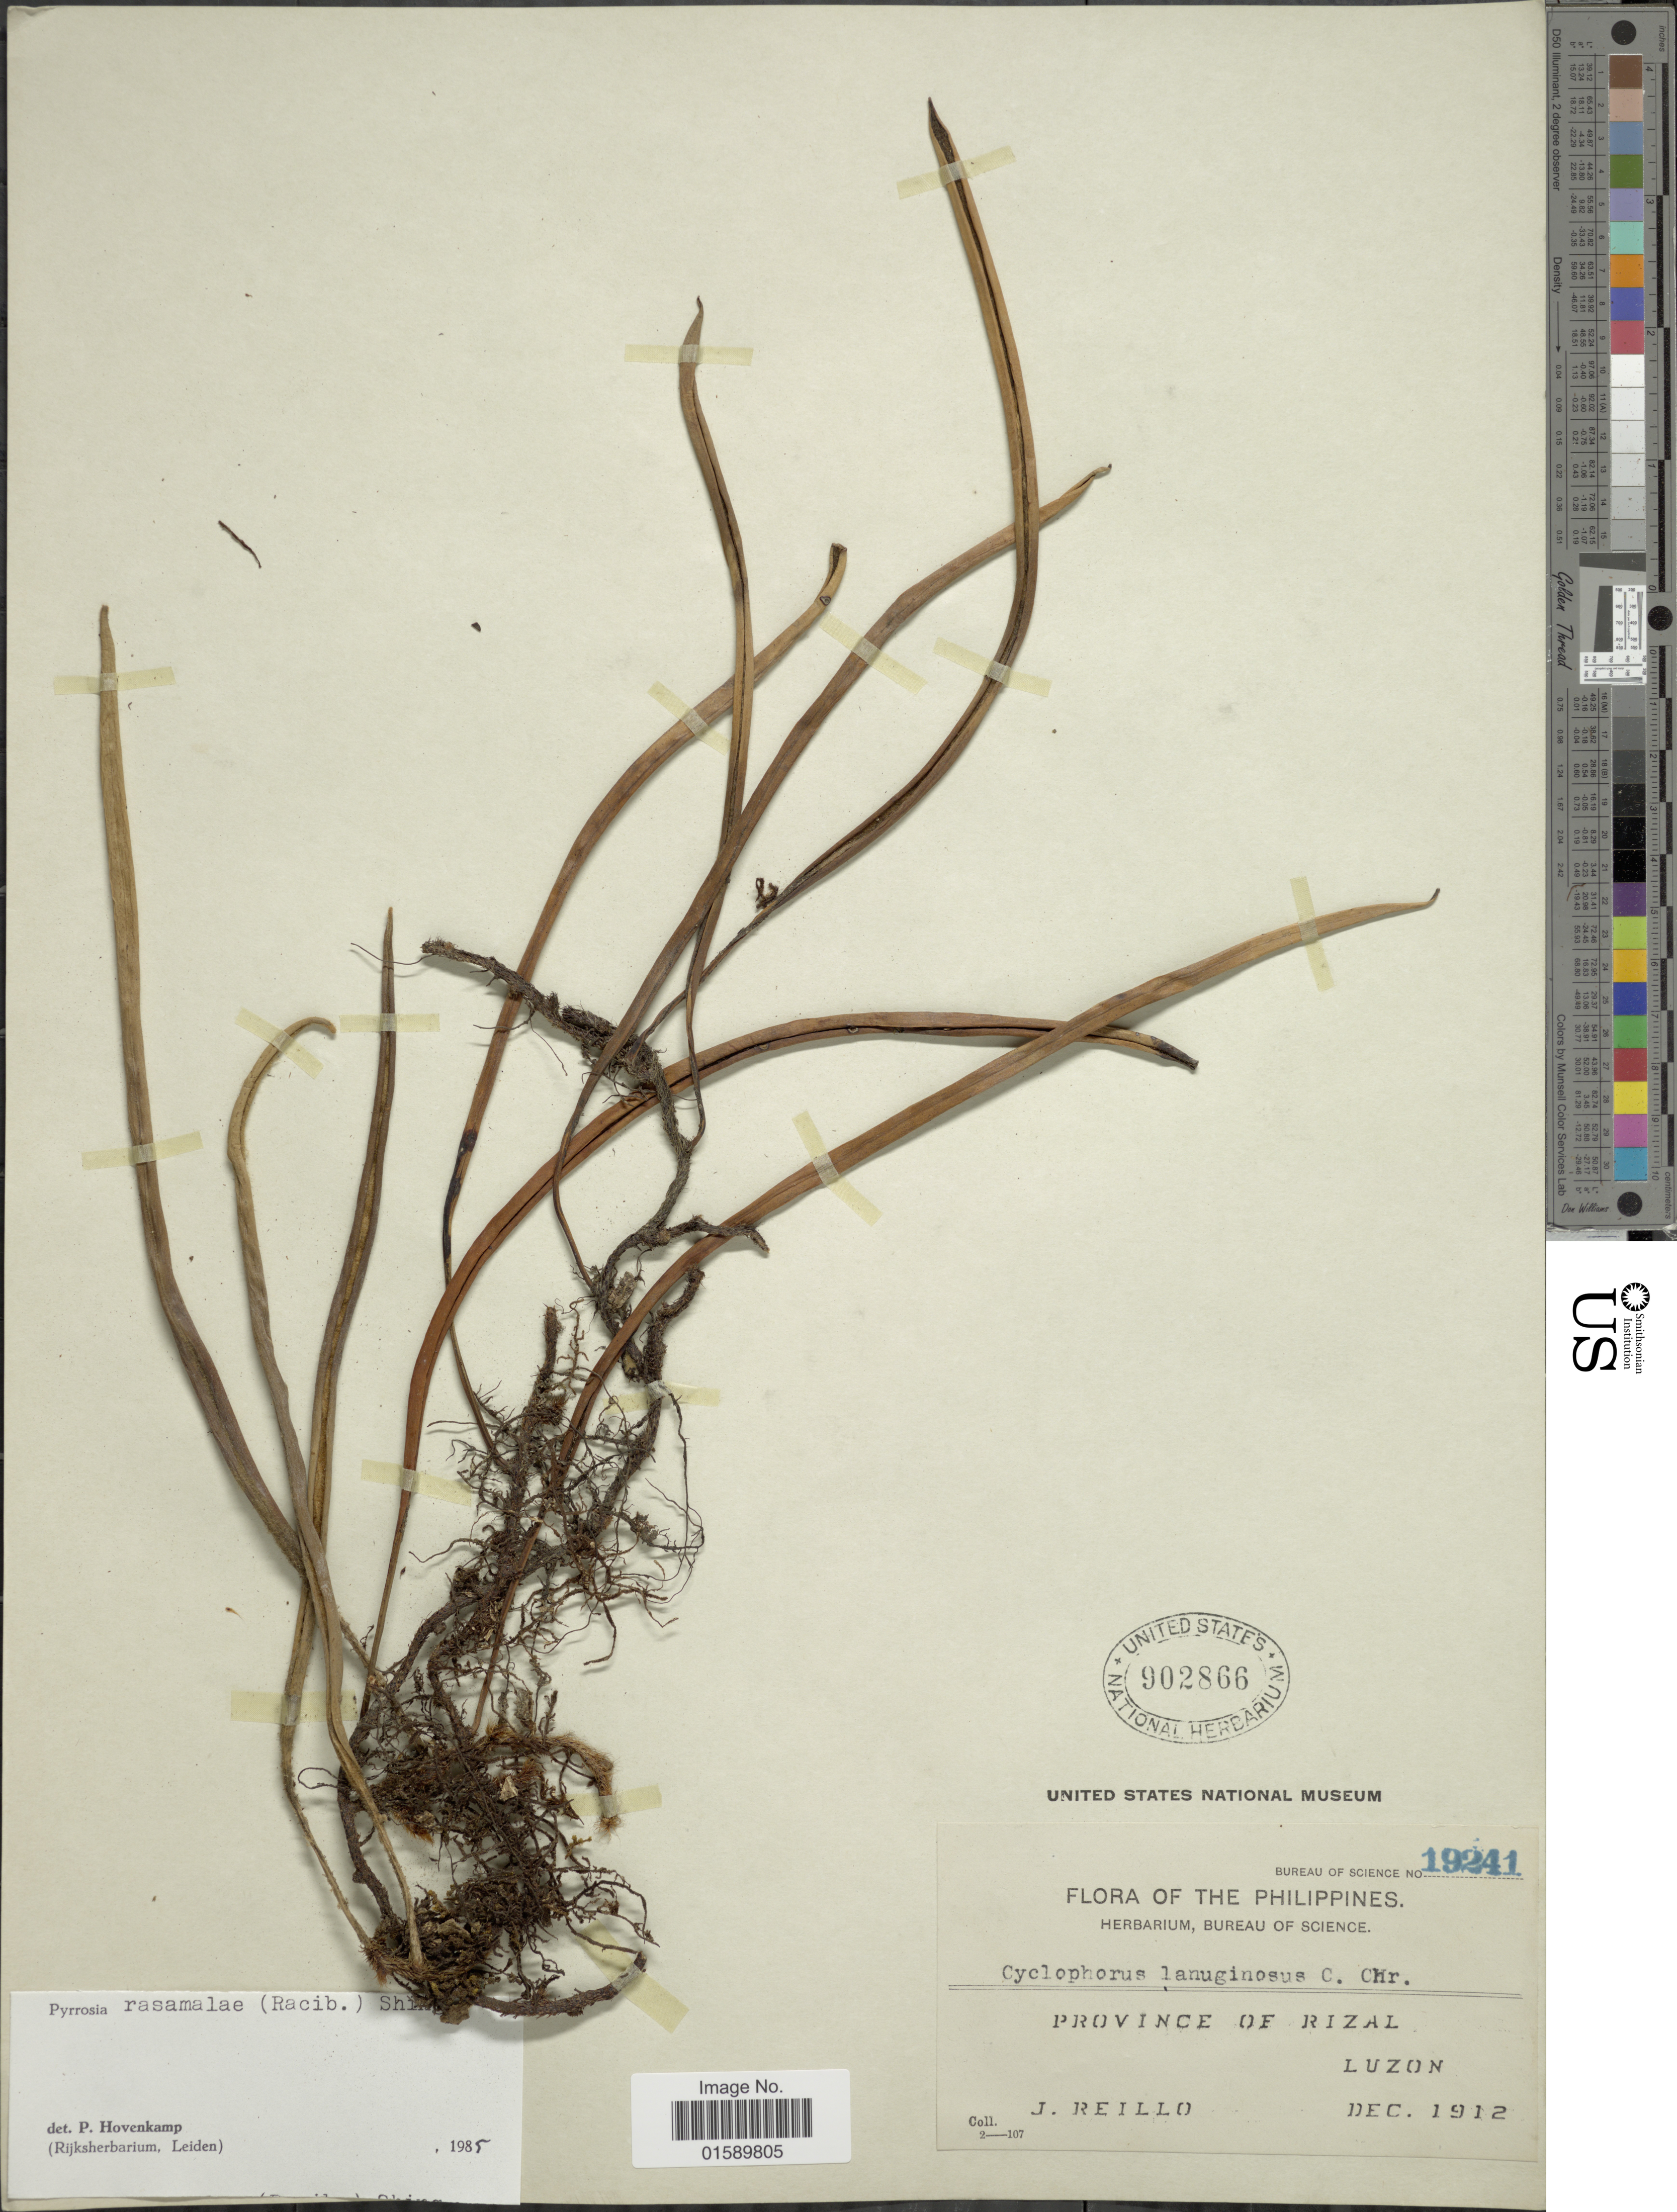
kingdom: Plantae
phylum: Tracheophyta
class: Polypodiopsida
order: Polypodiales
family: Polypodiaceae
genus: Pyrrosia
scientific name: Pyrrosia rasamalae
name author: (Racib.) K.H. Shing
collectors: J. Reillo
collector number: Bureau of science 19241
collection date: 1912-12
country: Philippines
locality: Province of Rizal, Luzon.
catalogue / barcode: US 902866